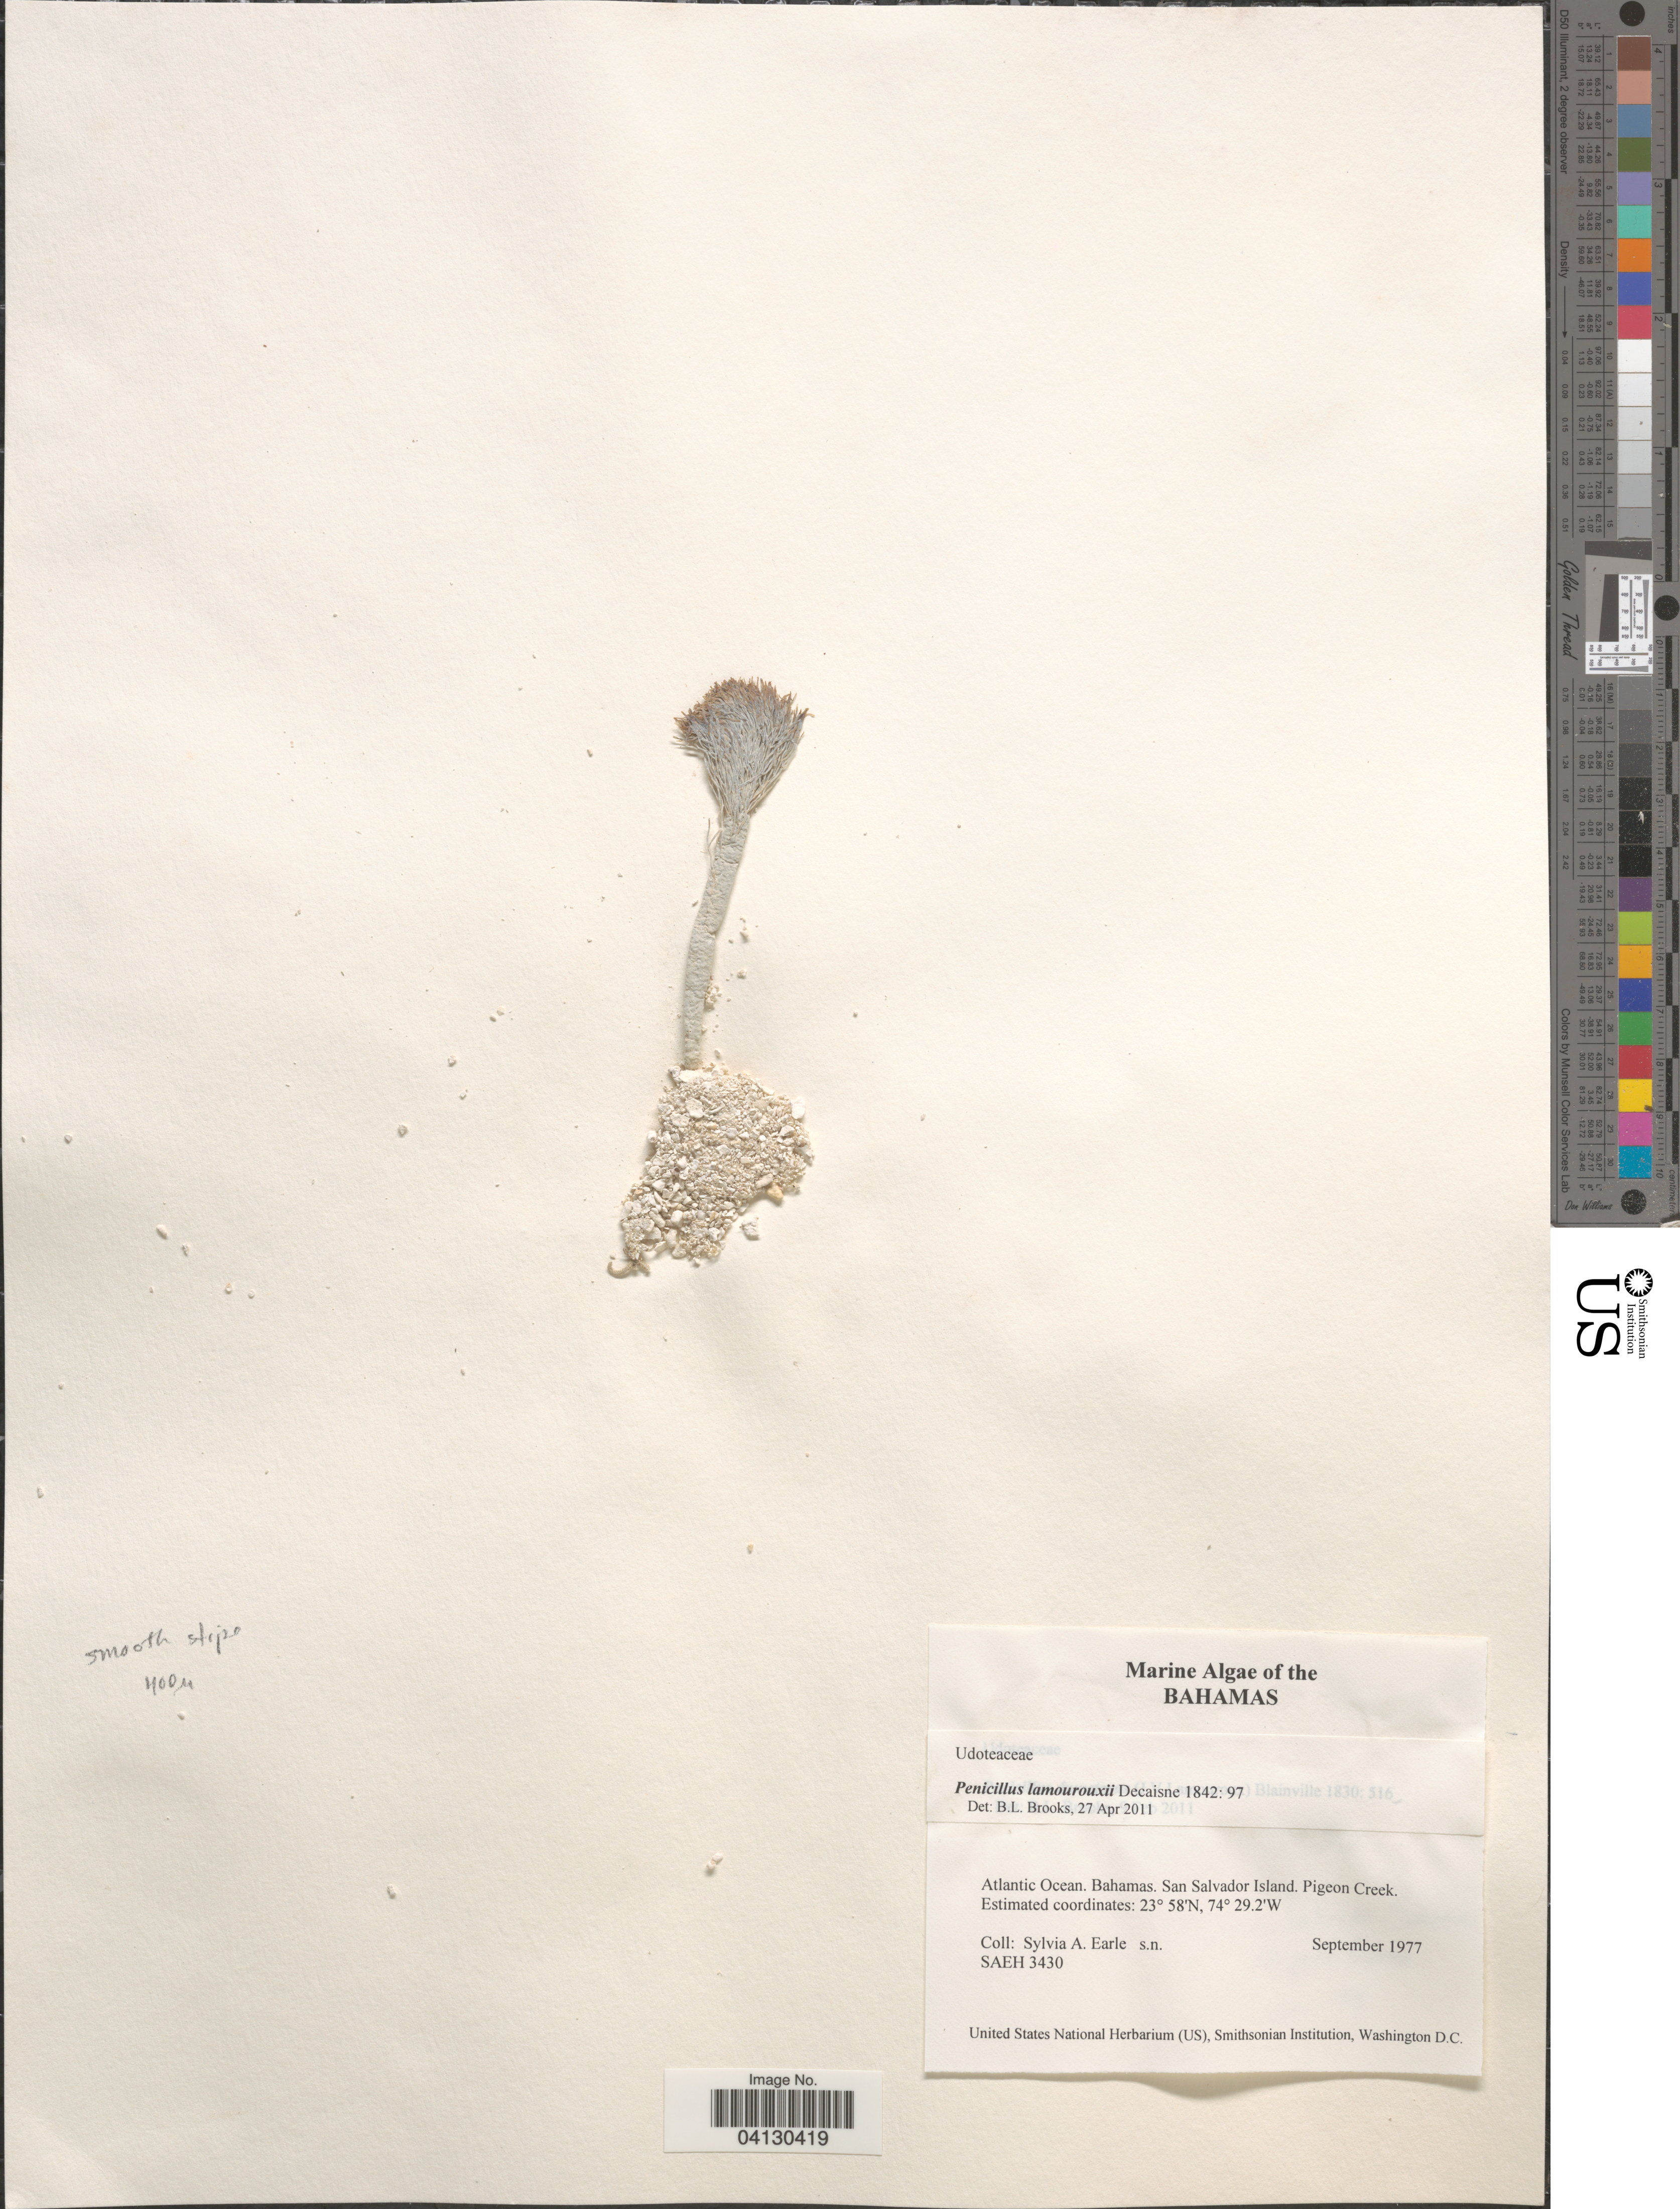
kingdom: Plantae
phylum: Chlorophyta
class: Ulvophyceae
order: Bryopsidales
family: Udoteaceae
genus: Penicillus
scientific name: Penicillus lamourouxii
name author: Decne.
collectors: S. A. Earle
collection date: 1977-09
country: Bahamas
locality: Atlantic Ocean. Bahamas. San Salvador Island. Pigeon Creek.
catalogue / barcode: US 329005